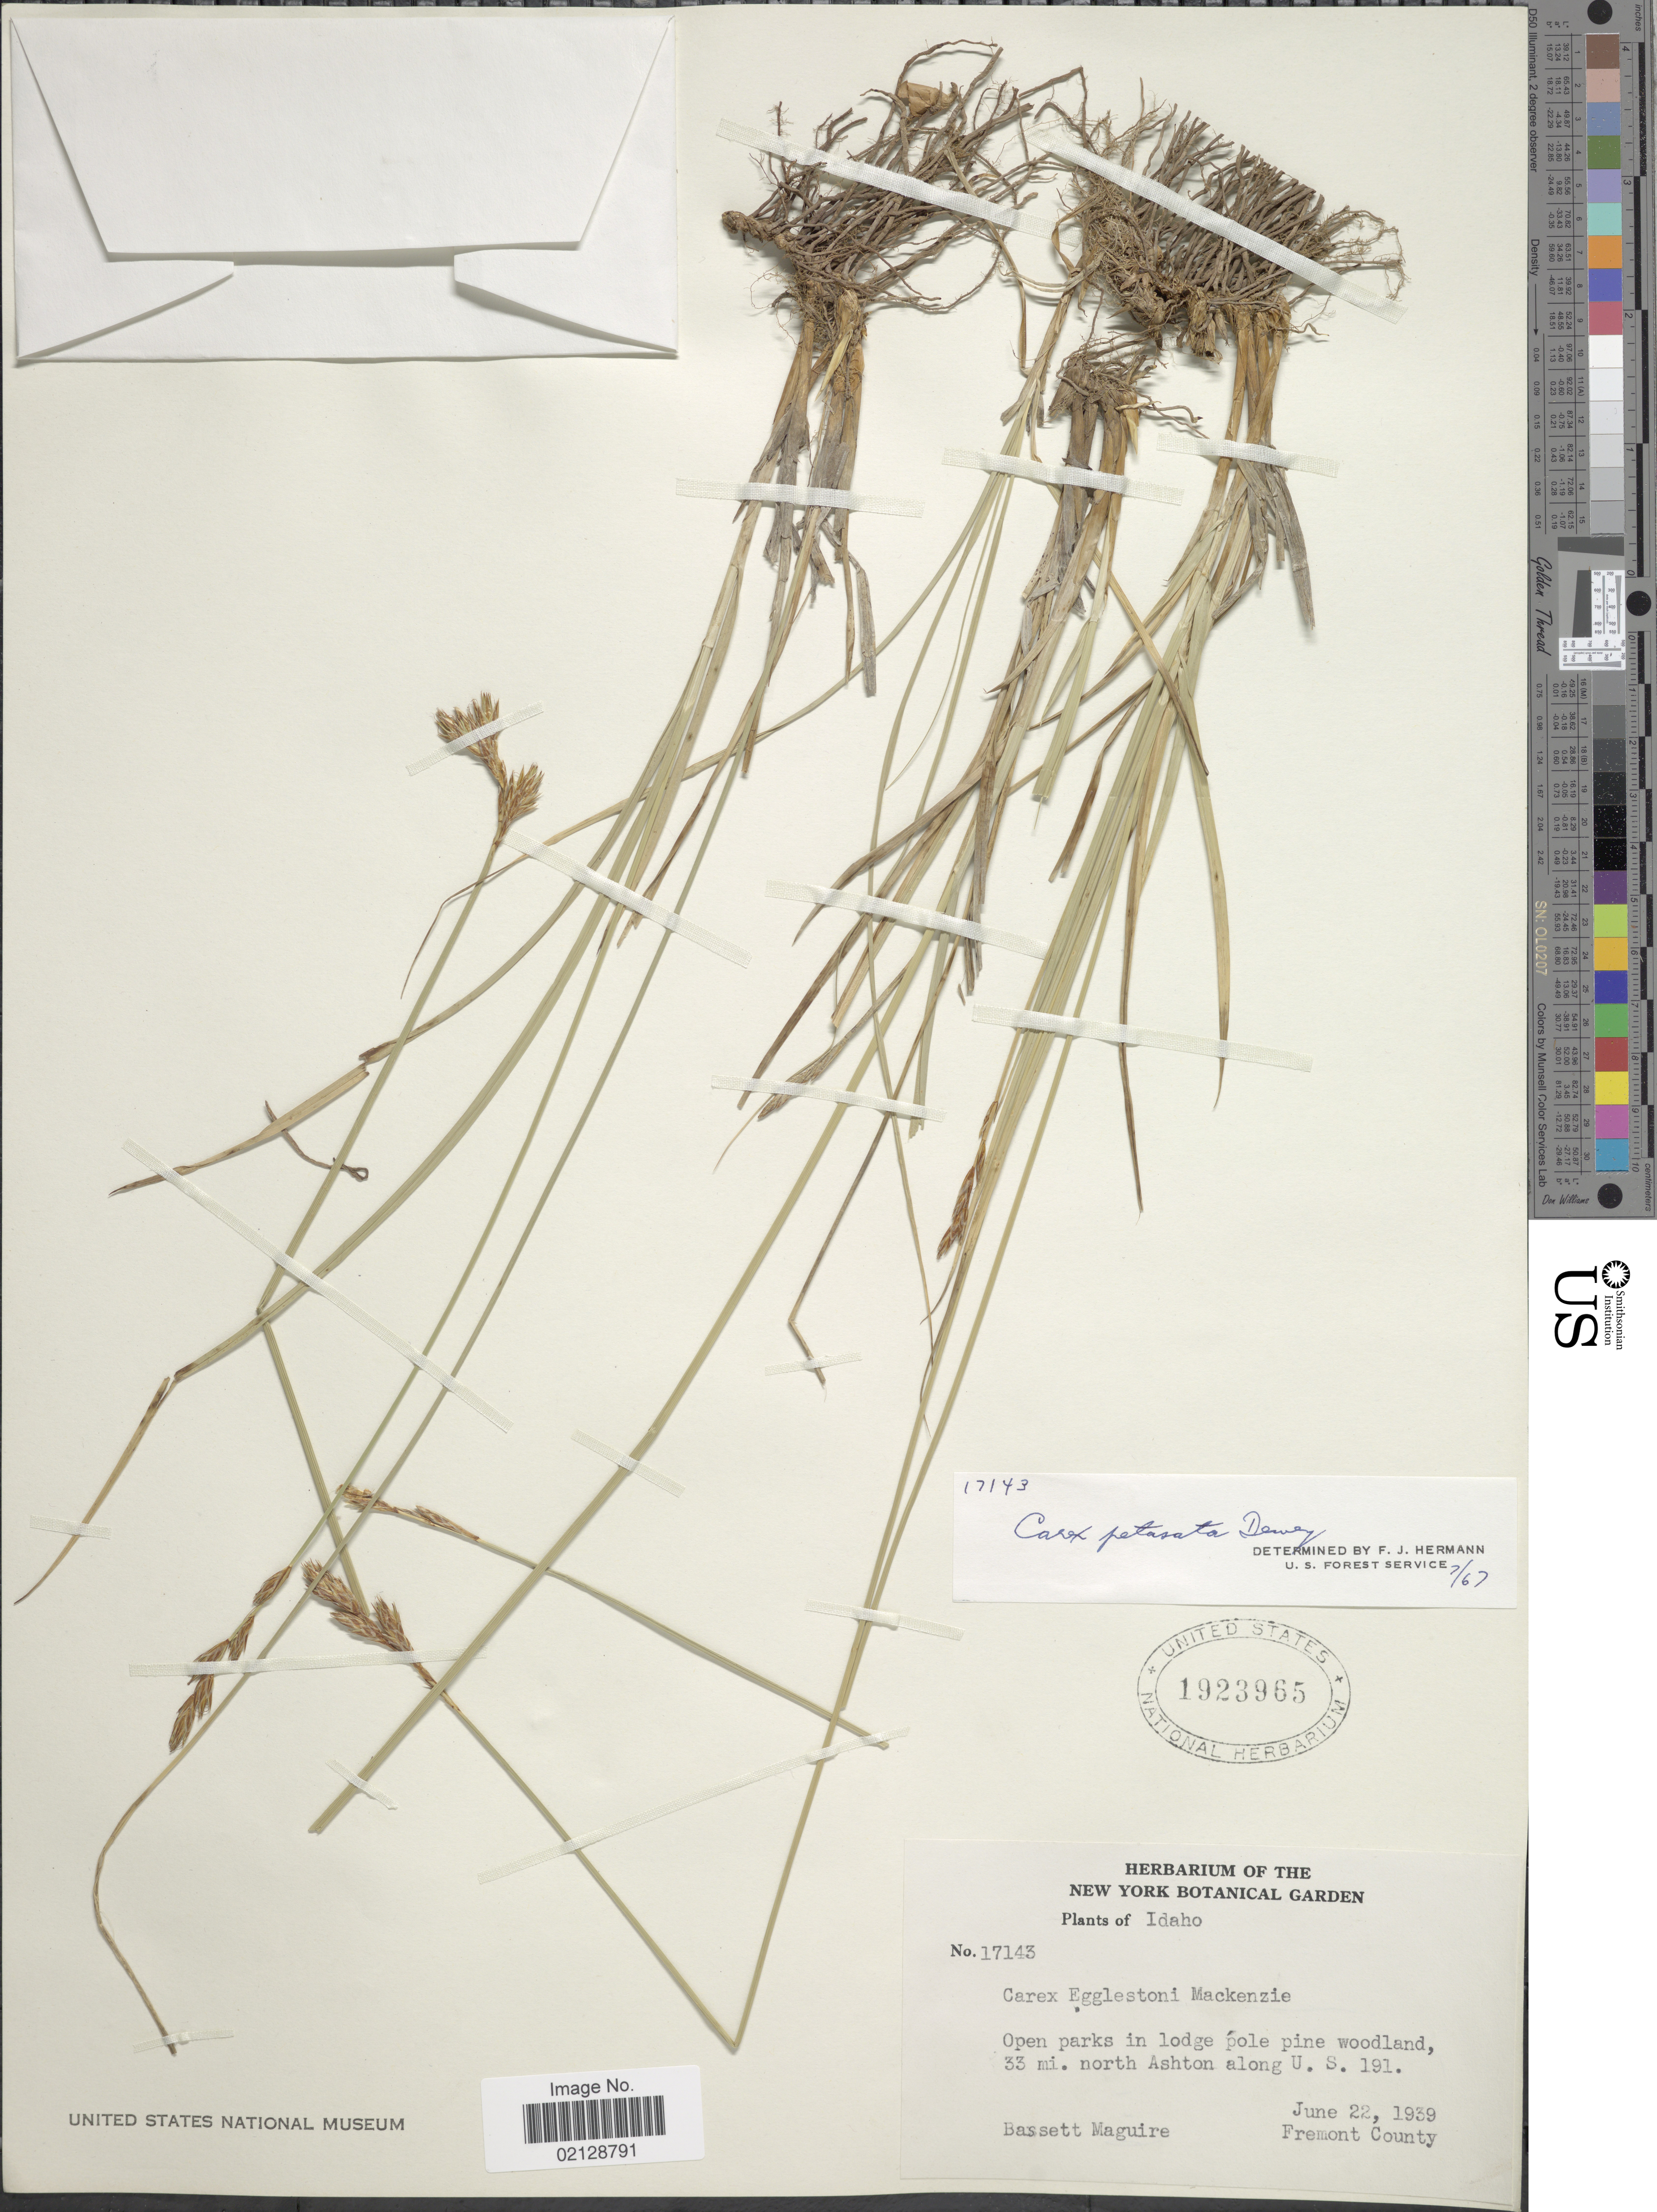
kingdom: Plantae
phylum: Tracheophyta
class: Liliopsida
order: Poales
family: Cyperaceae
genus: Carex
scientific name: Carex petasata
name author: Dewey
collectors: B. Maguire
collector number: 17143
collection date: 1939-06-22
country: United States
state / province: Idaho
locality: Open parks of lodge pole pine woodland, 33 mi. north Ashton along U.S. 191, Fremont County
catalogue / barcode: US 1923965